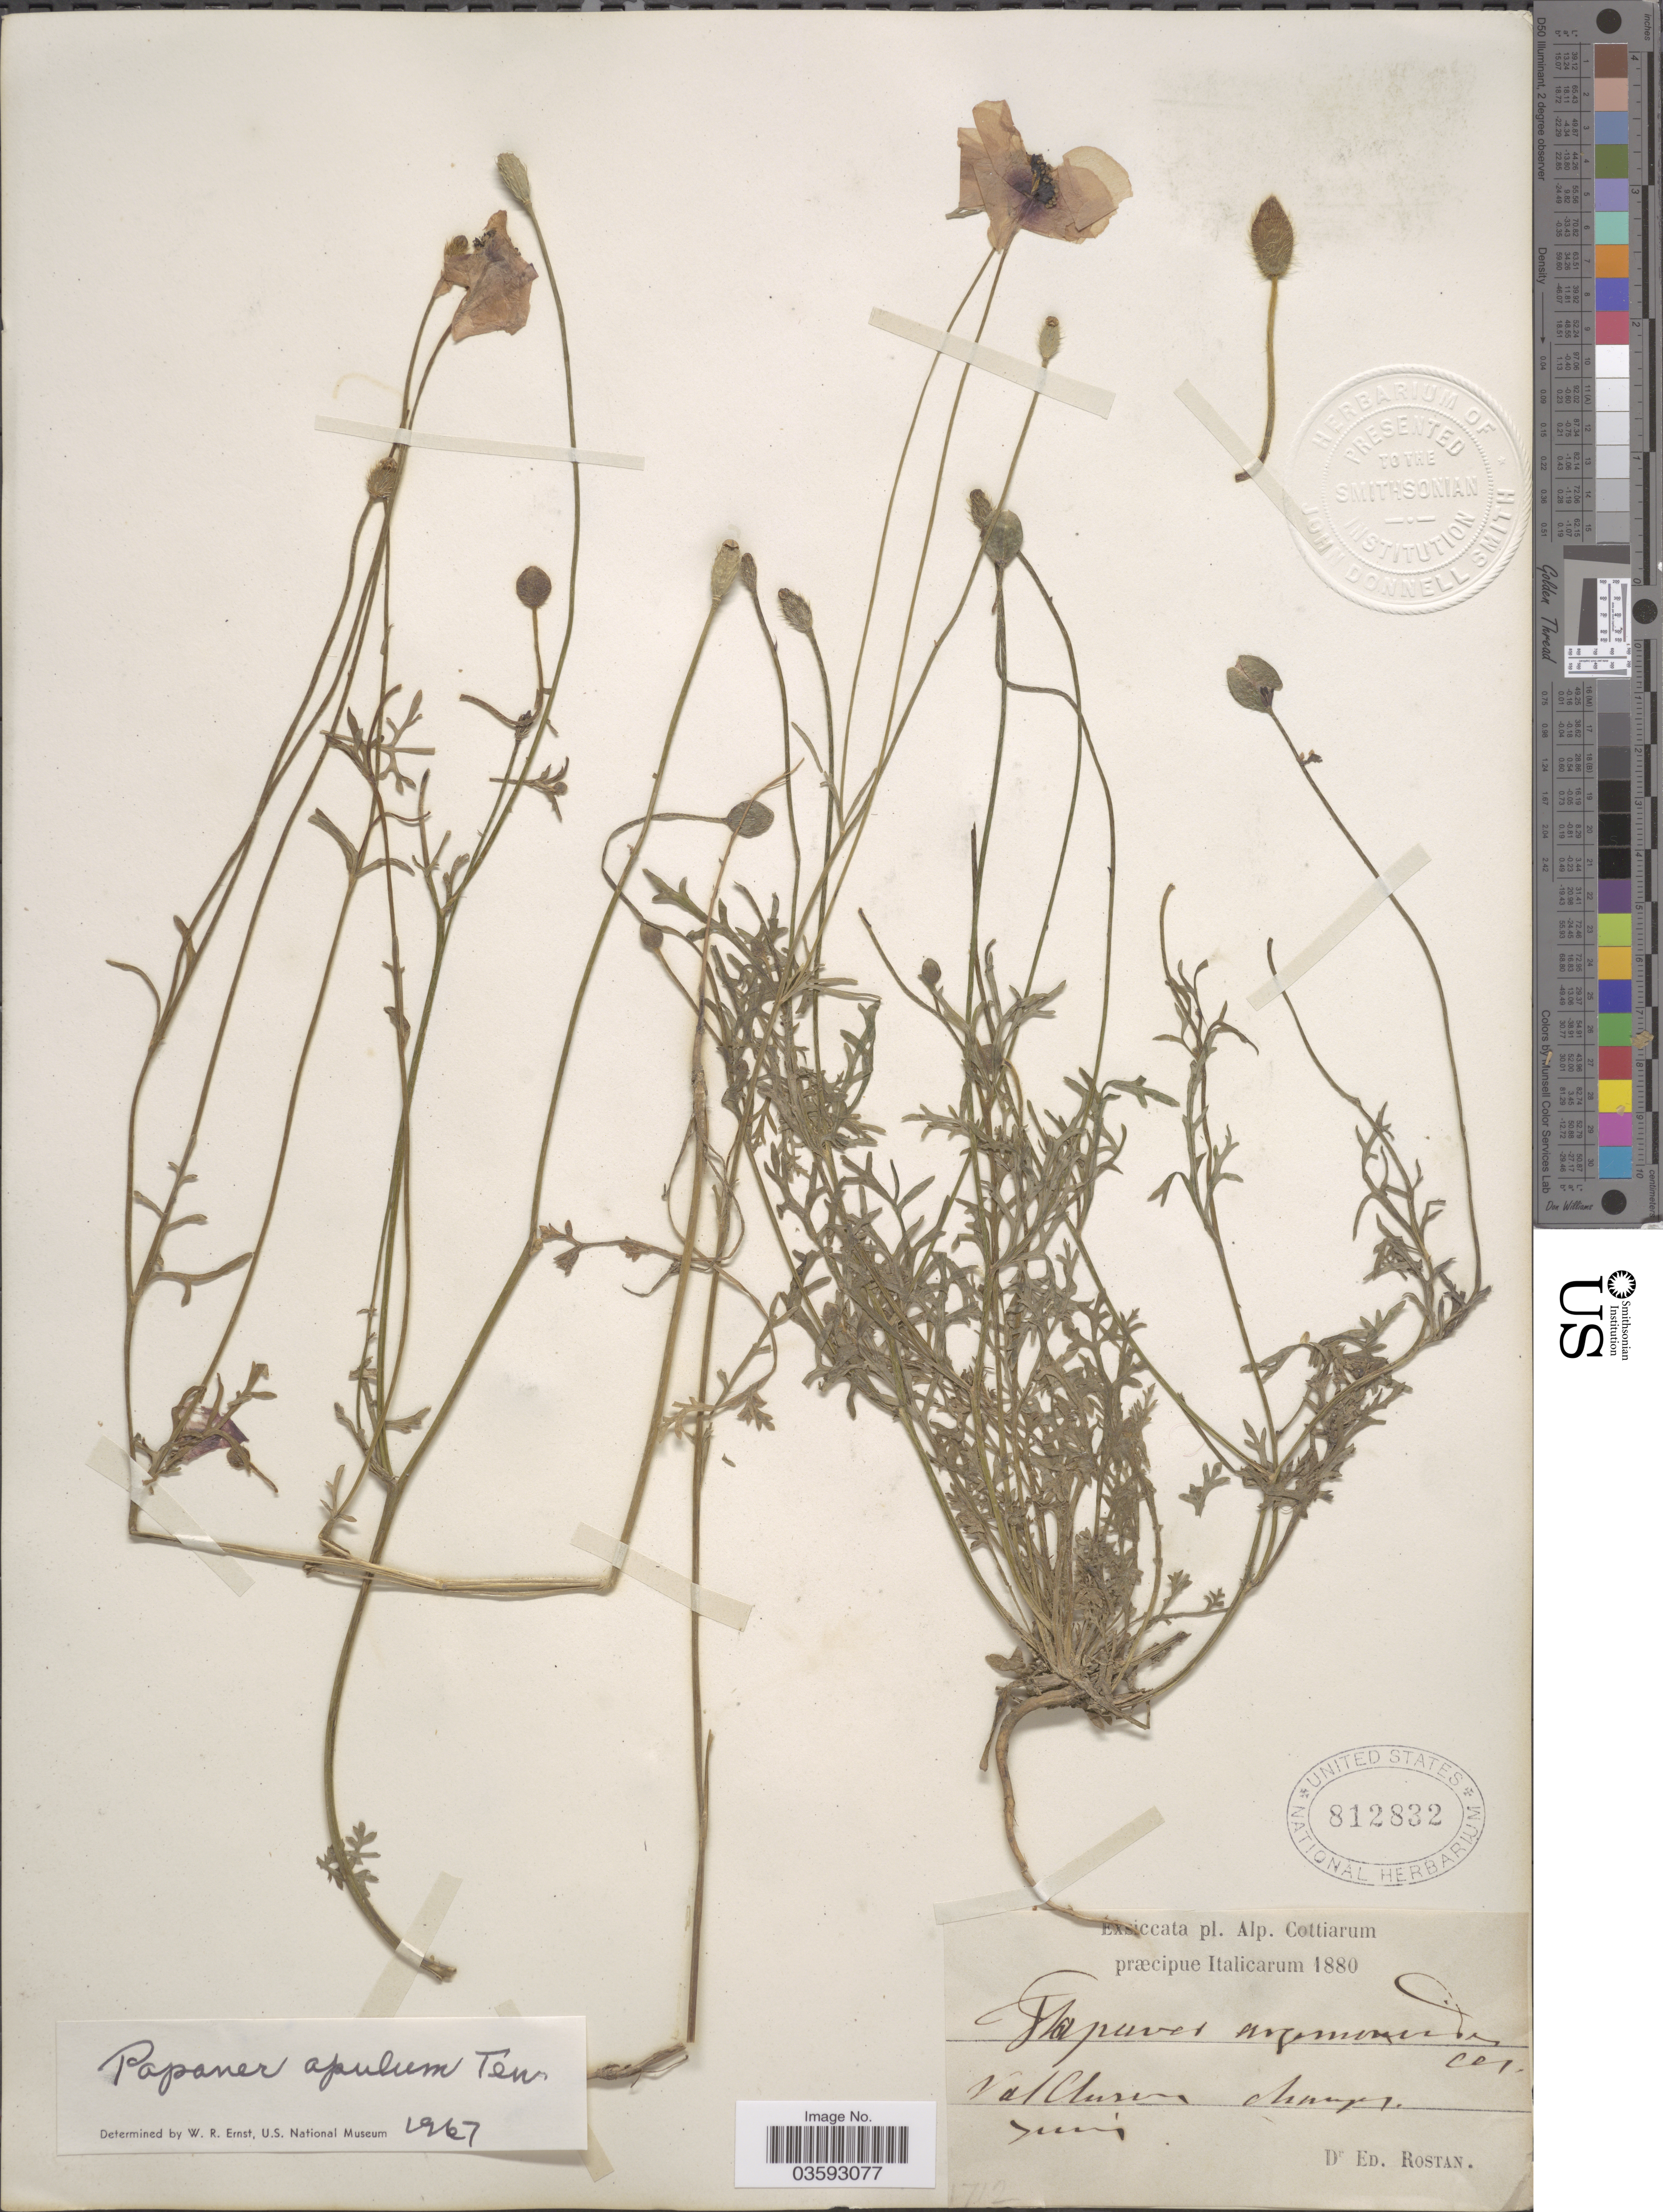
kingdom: Plantae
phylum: Tracheophyta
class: Magnoliopsida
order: Ranunculales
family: Papaveraceae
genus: Papaver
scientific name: Papaver apulum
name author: Ten.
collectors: E. Rostan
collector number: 1712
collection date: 1880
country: Italy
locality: Alp. Cottiarum præcipue Italicarum. Valclusion [interpreted] champs.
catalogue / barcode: US 812832